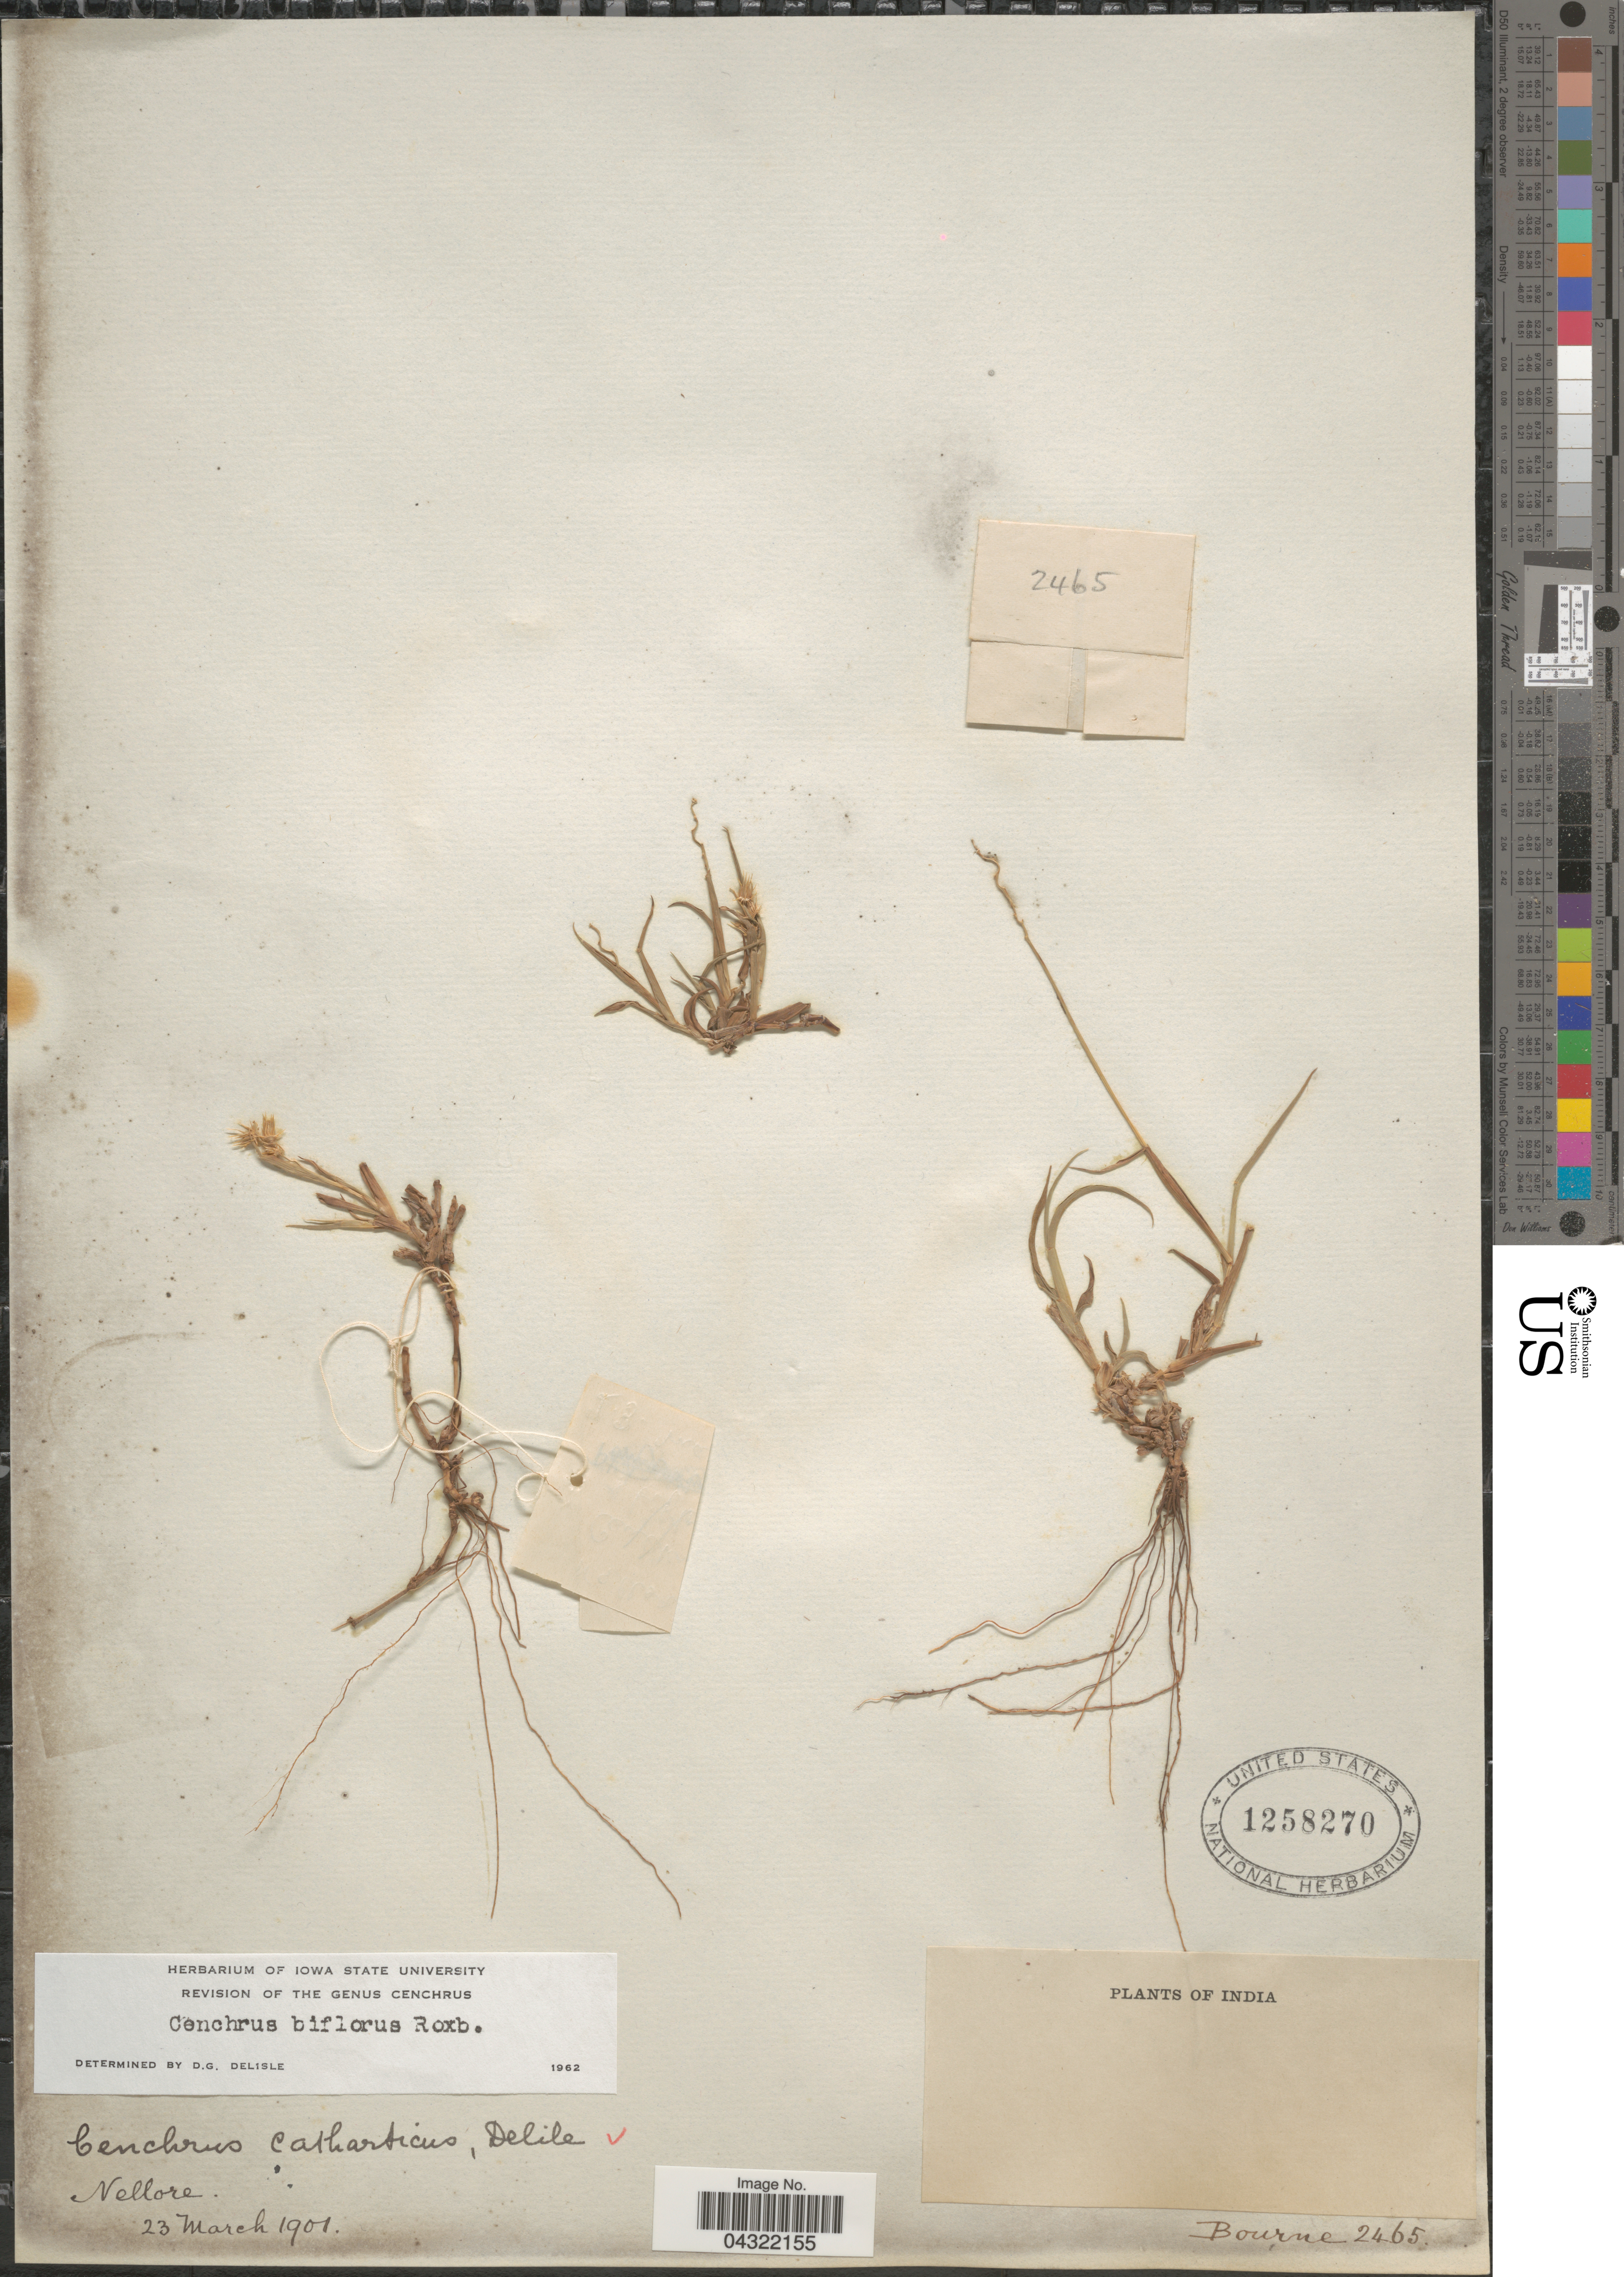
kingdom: Plantae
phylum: Tracheophyta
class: Liliopsida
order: Poales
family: Poaceae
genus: Cenchrus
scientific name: Cenchrus biflorus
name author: Roxb.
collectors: -- Bourne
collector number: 2465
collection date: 1901-03-23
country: India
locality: Nellore.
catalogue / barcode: US 1258270